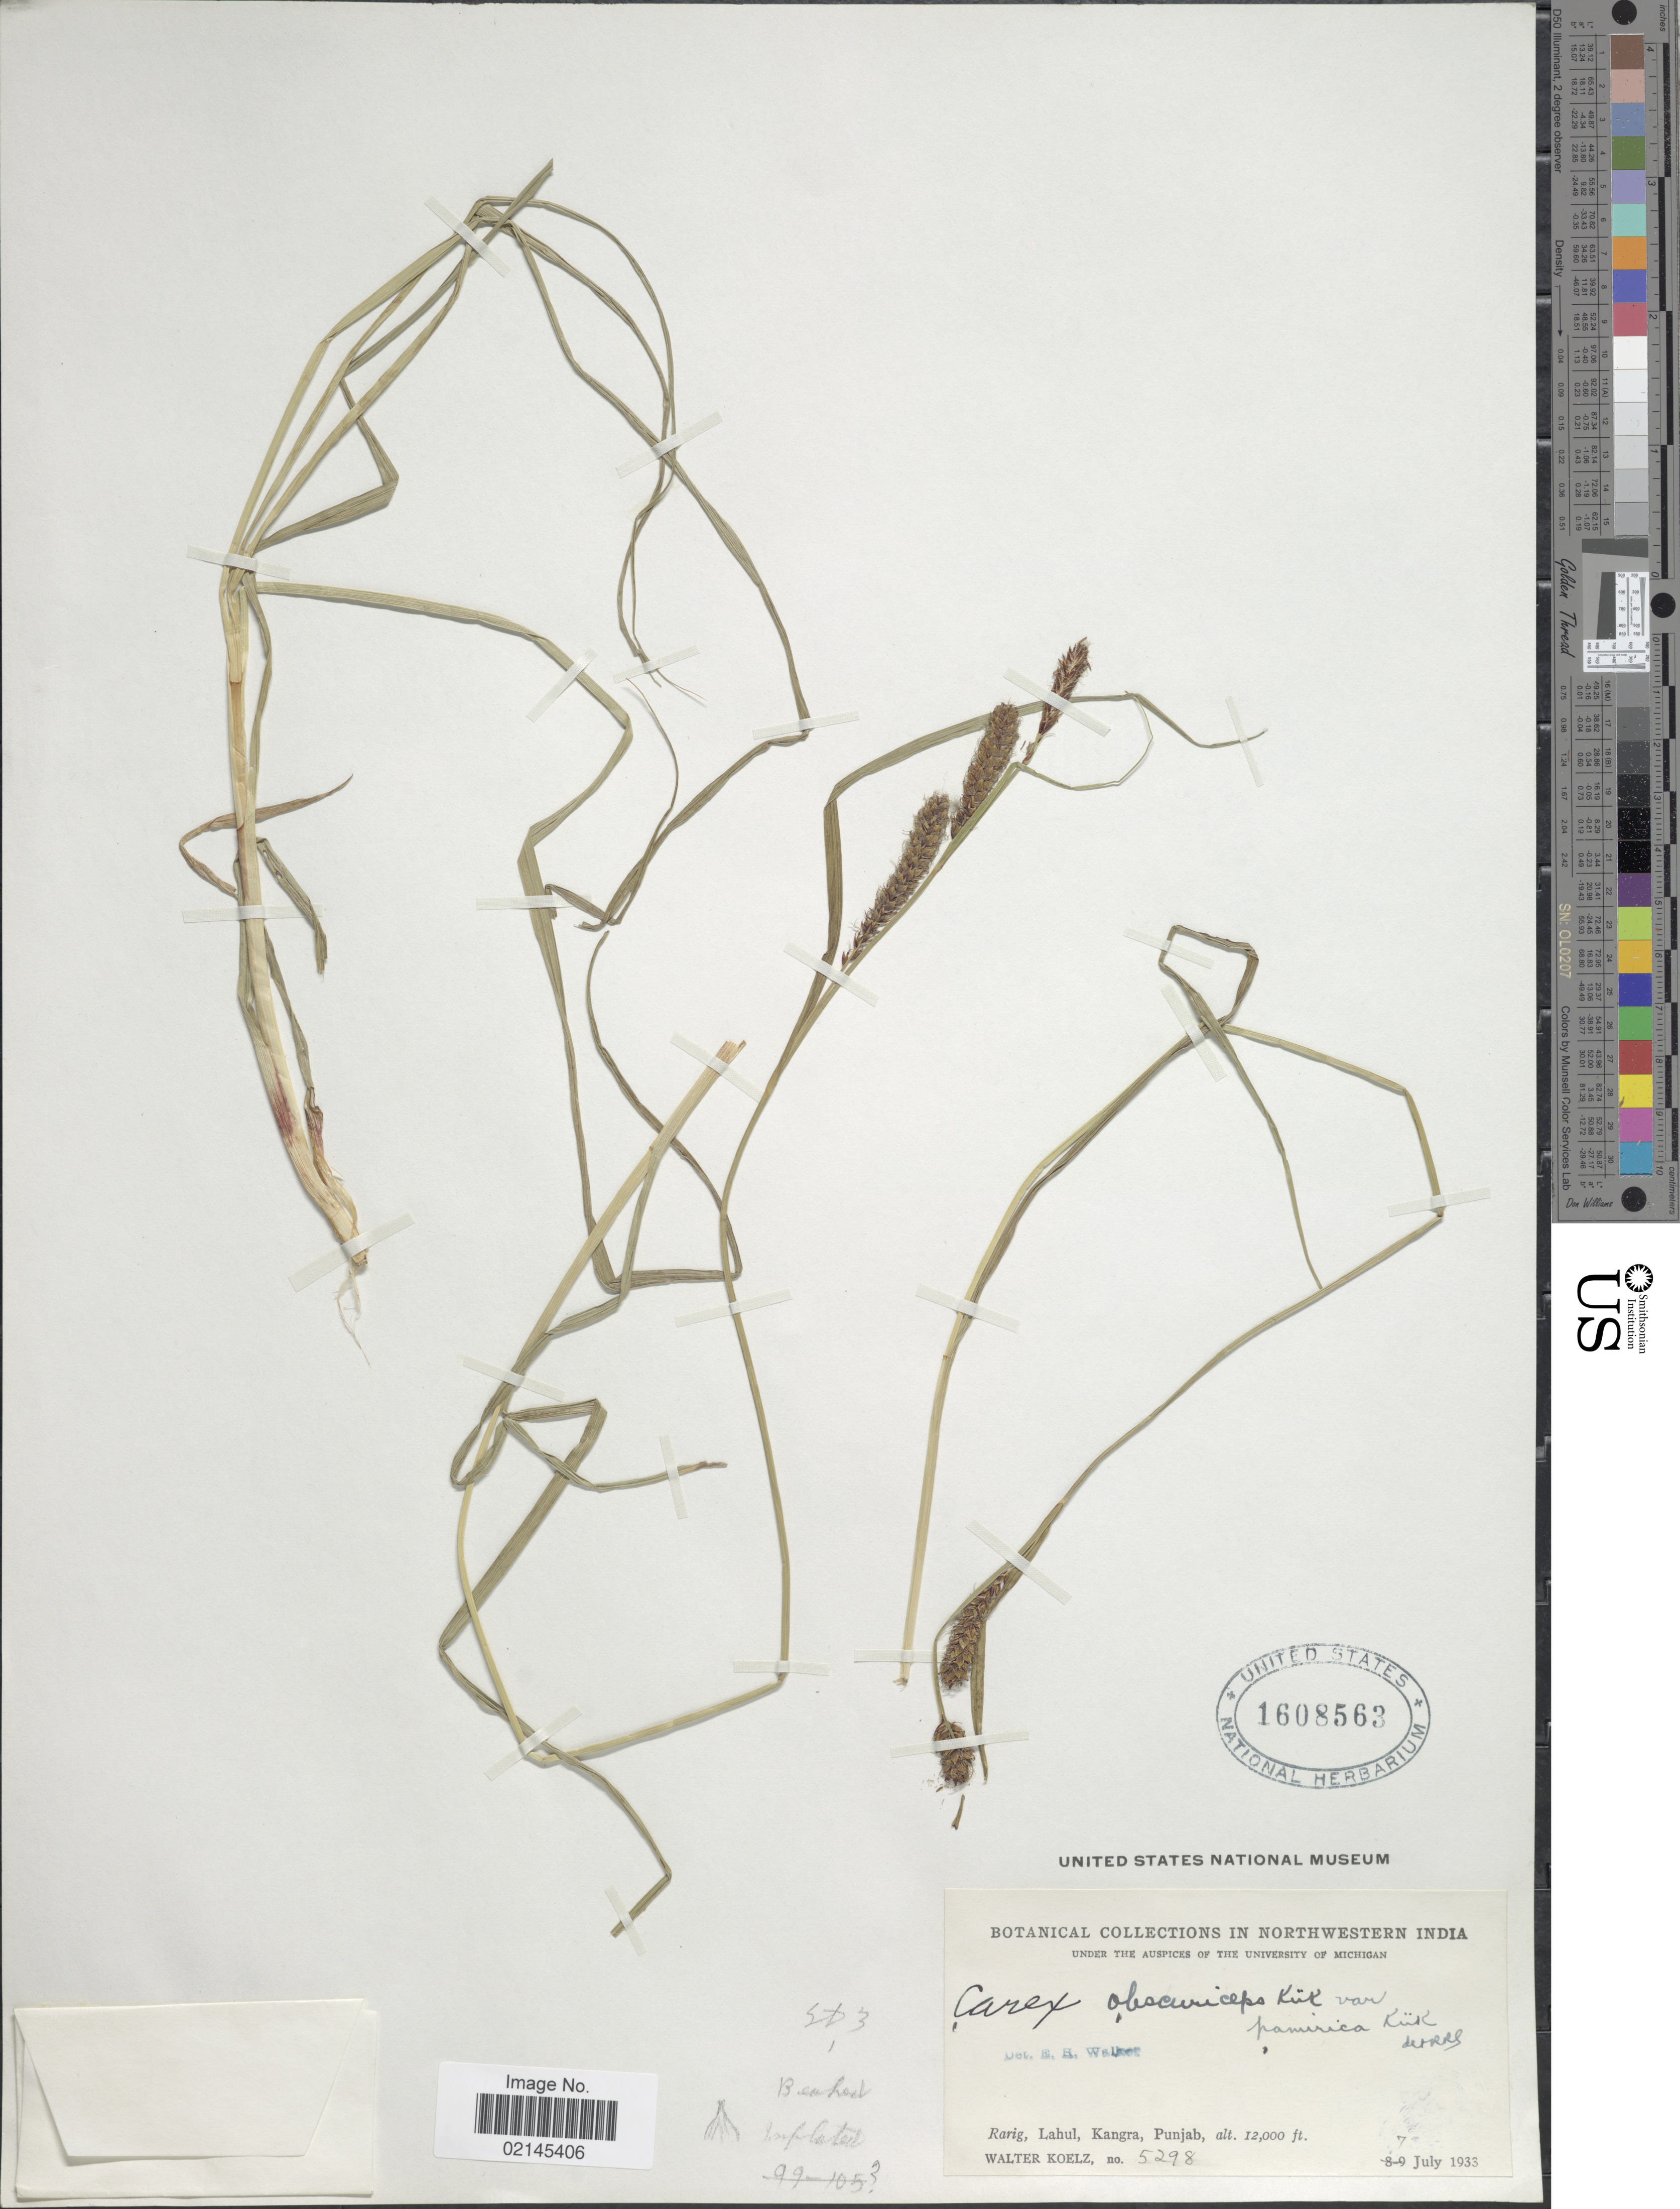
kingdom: Plantae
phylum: Tracheophyta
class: Liliopsida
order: Poales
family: Cyperaceae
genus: Carex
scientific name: Carex songarica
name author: Schrenk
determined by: Lacroix-Carignan, Etienne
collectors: W. N. Koelz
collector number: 5298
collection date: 1933-07-07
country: India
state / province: Punjab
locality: Northwestern India, Rarig, Lahul, Kangra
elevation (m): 3658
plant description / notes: Determination based on image of US specimen only; Locality: Between Kolung and Palden Lamo [according to the logbook] 32.615778, 77.155181 uncertainty radius: 12000 m Geolocalized by Etienne L-C 2025 , from the map on p. 2 of the book "The Himalayan Journey of Walter N. Koelz: The University of Michigan Himalayan Expedition".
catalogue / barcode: US 1608563